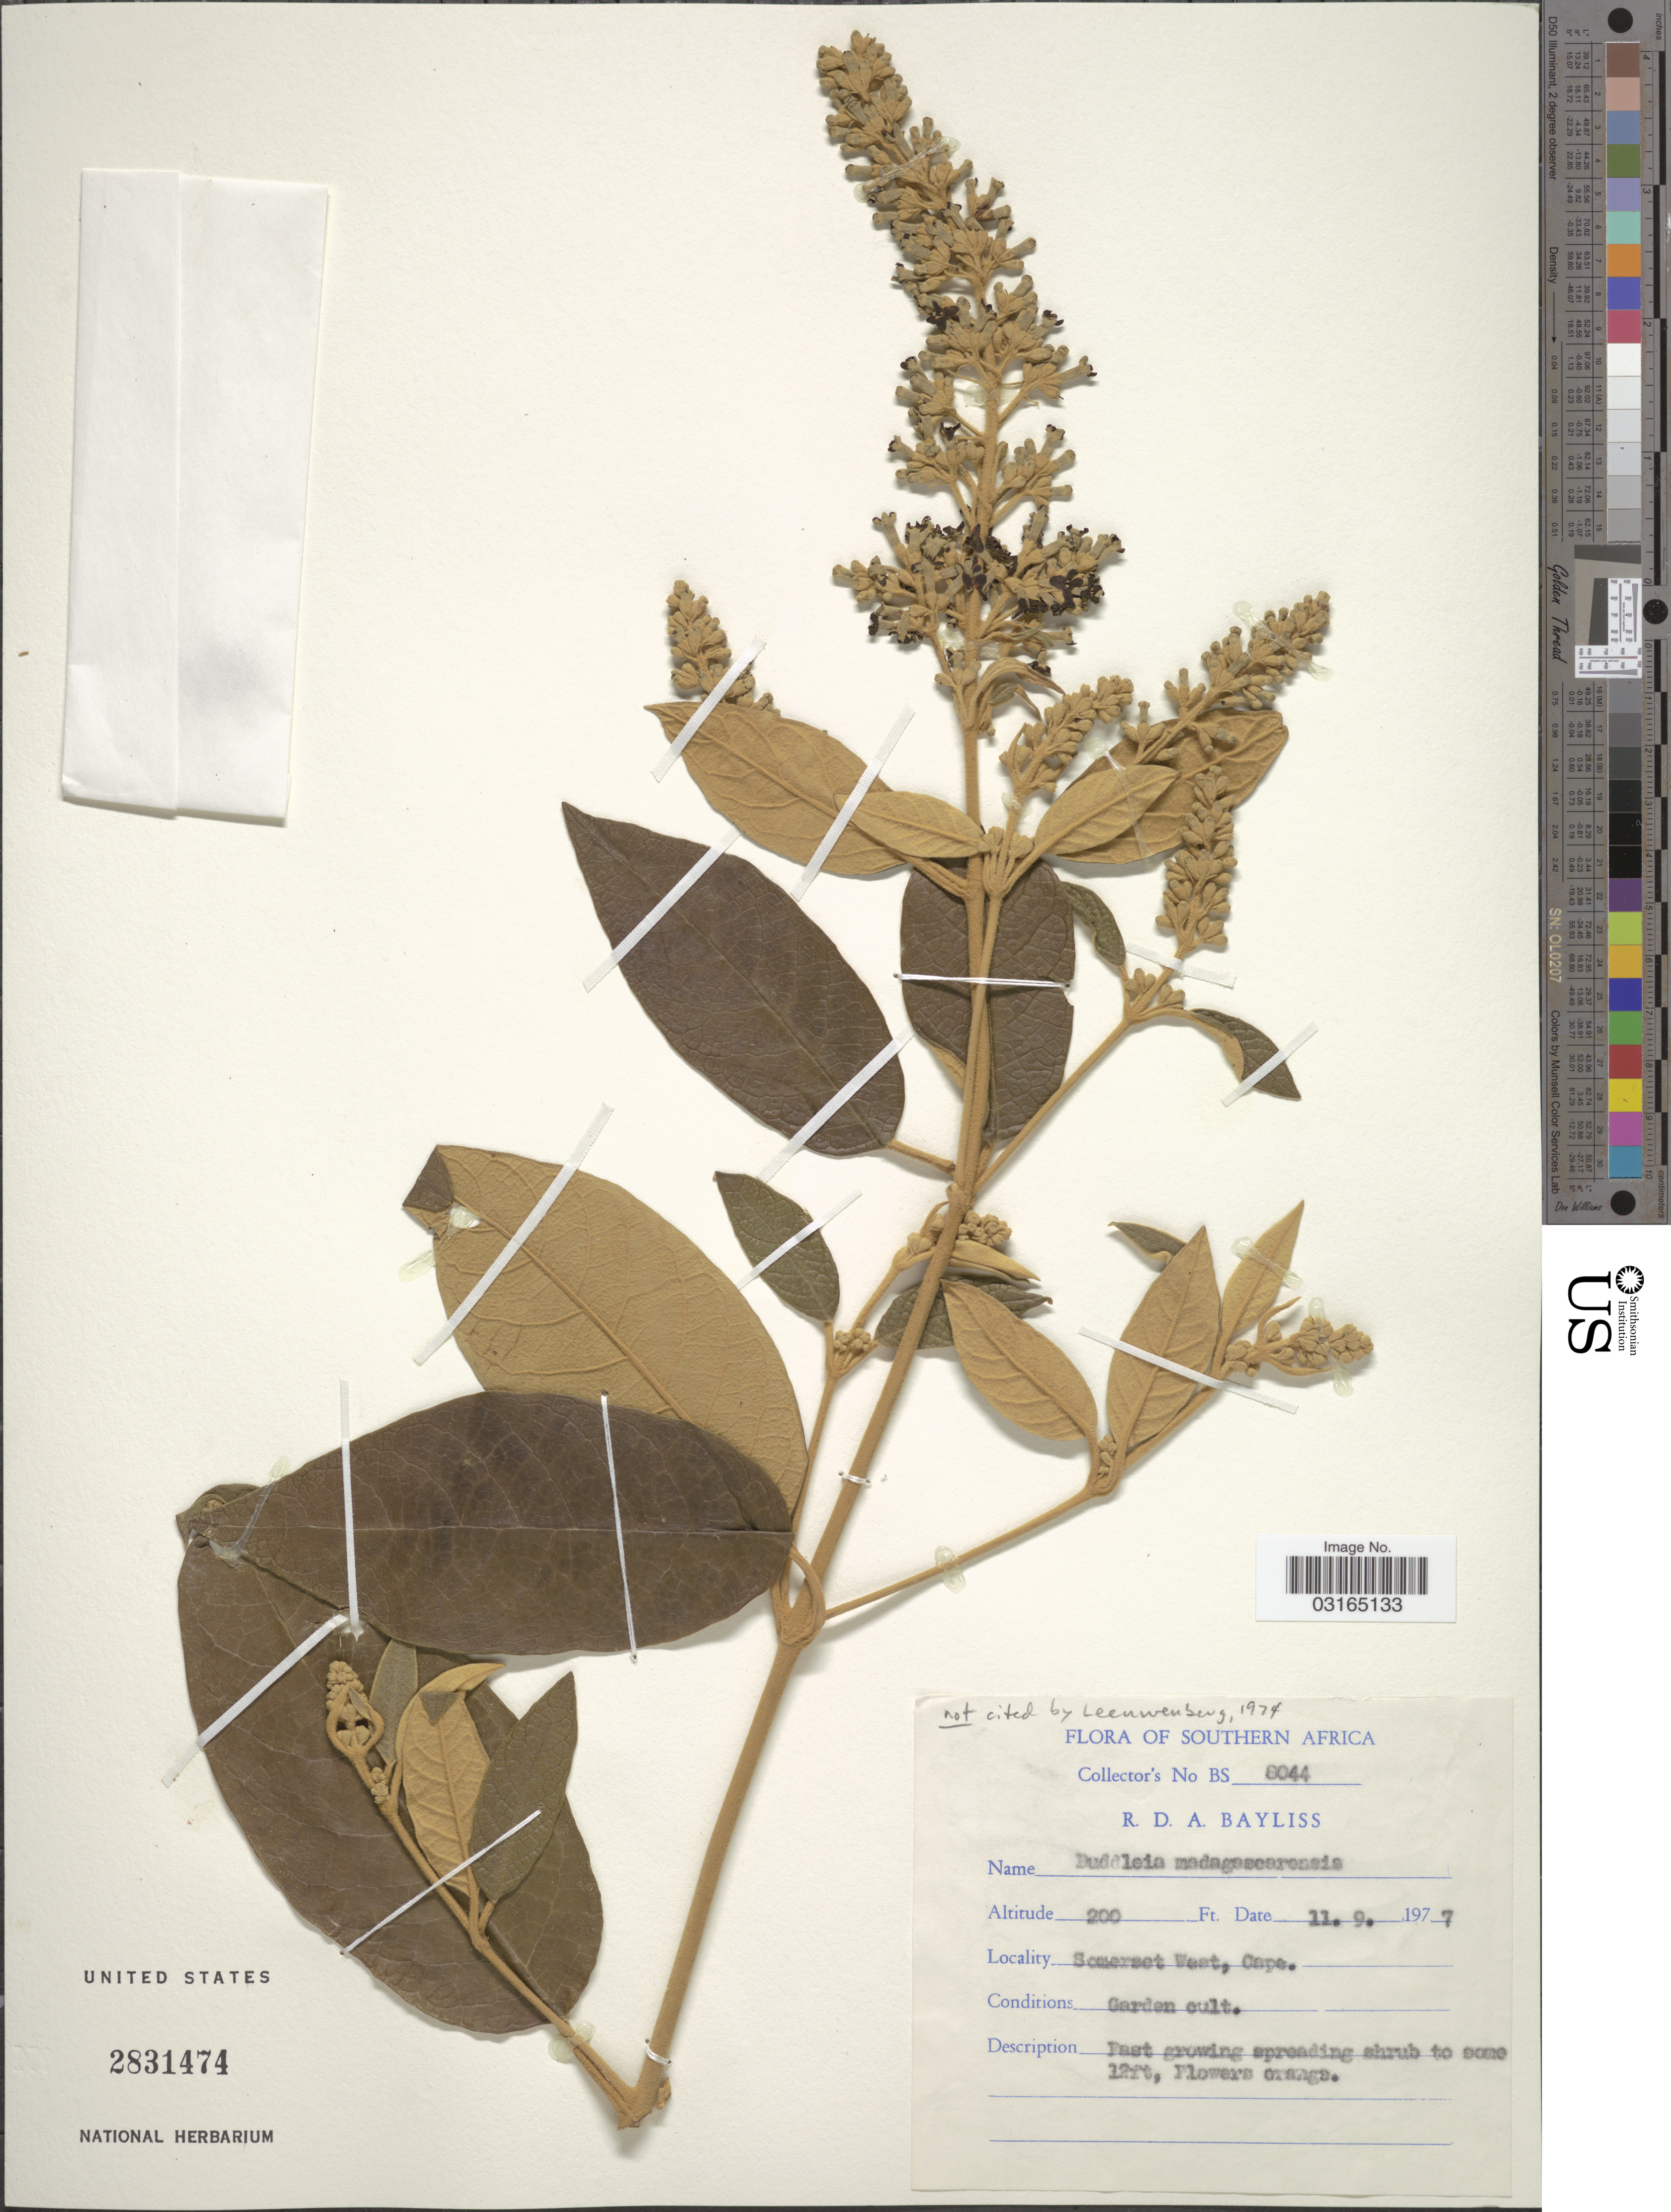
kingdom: Plantae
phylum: Tracheophyta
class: Magnoliopsida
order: Lamiales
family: Scrophulariaceae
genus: Buddleja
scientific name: Buddleja madagascariensis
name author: Lam.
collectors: R. Bayliss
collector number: BS 8044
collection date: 1977-09-11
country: South Africa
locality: Southern Africa. Somerset West, Cape.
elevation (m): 61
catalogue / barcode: US 2831474